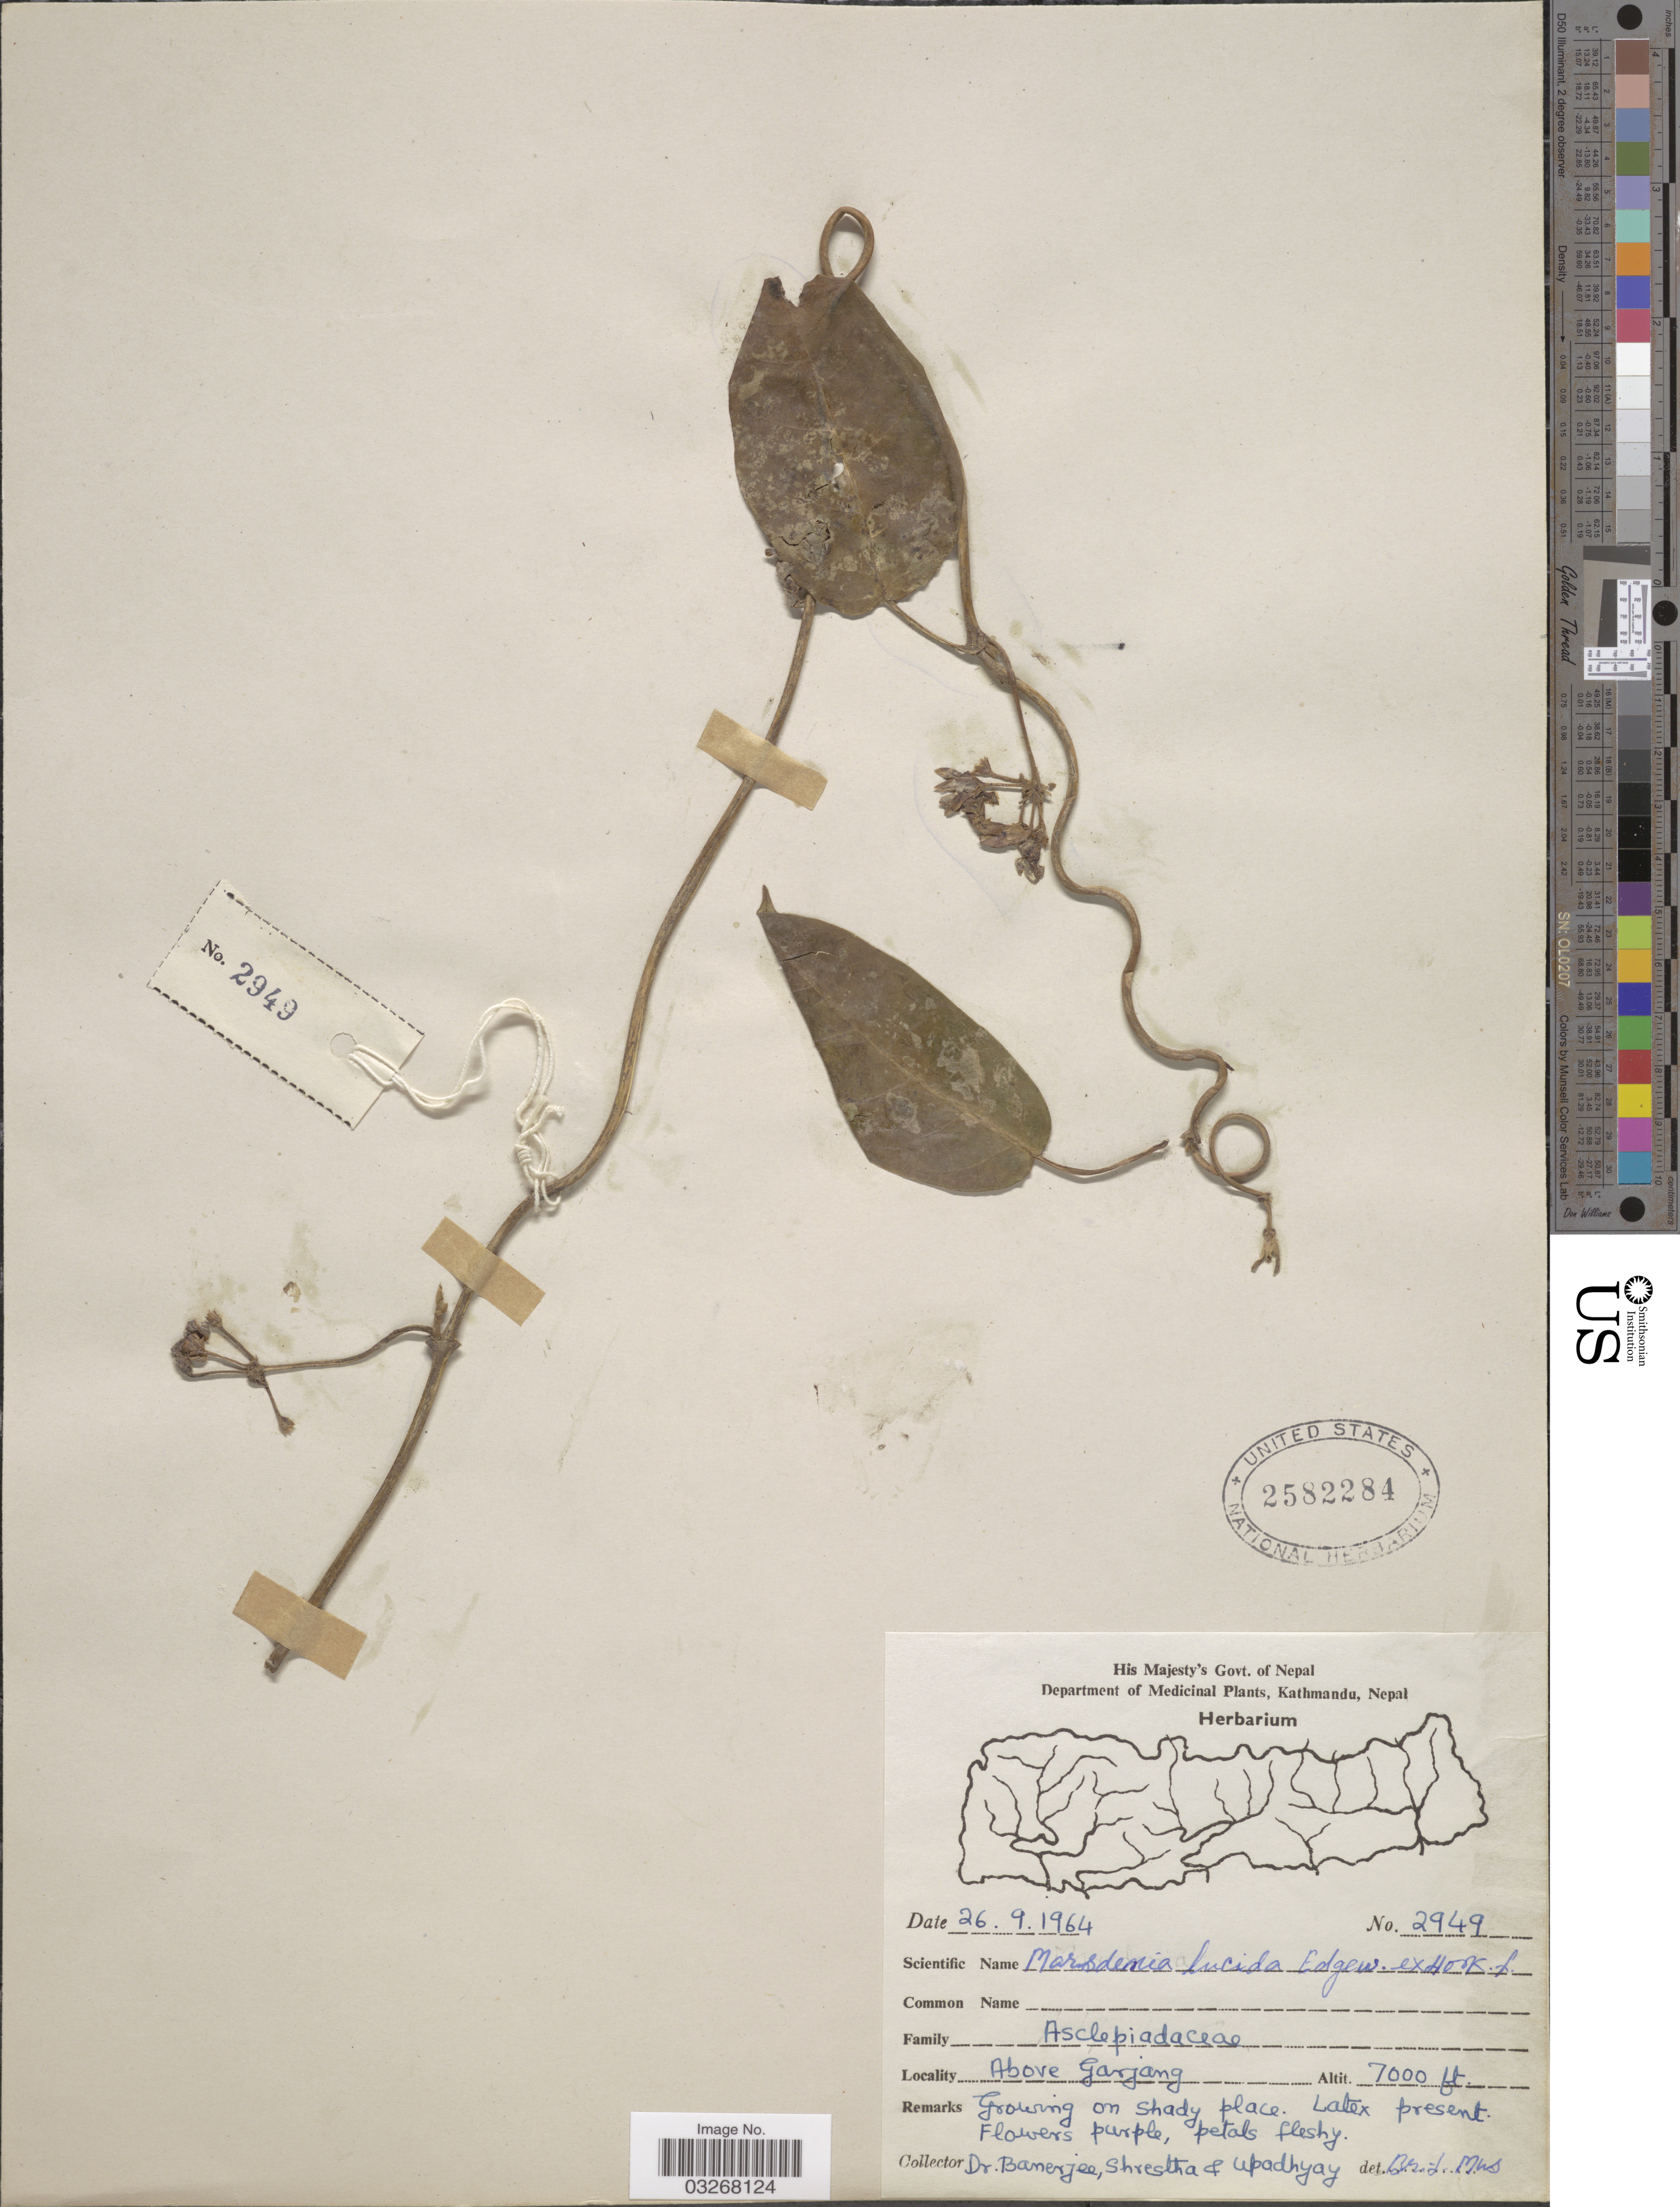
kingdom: Plantae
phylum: Tracheophyta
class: Magnoliopsida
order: Gentianales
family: Apocynaceae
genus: Marsdenia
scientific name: Marsdenia lucida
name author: Edgew. ex Madden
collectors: -. Banerjee, -. Shrestha & Upadhyay, --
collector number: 2949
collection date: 1964-09-26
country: Nepal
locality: Nepal, Above Garjang.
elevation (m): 2134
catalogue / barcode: US 2582284